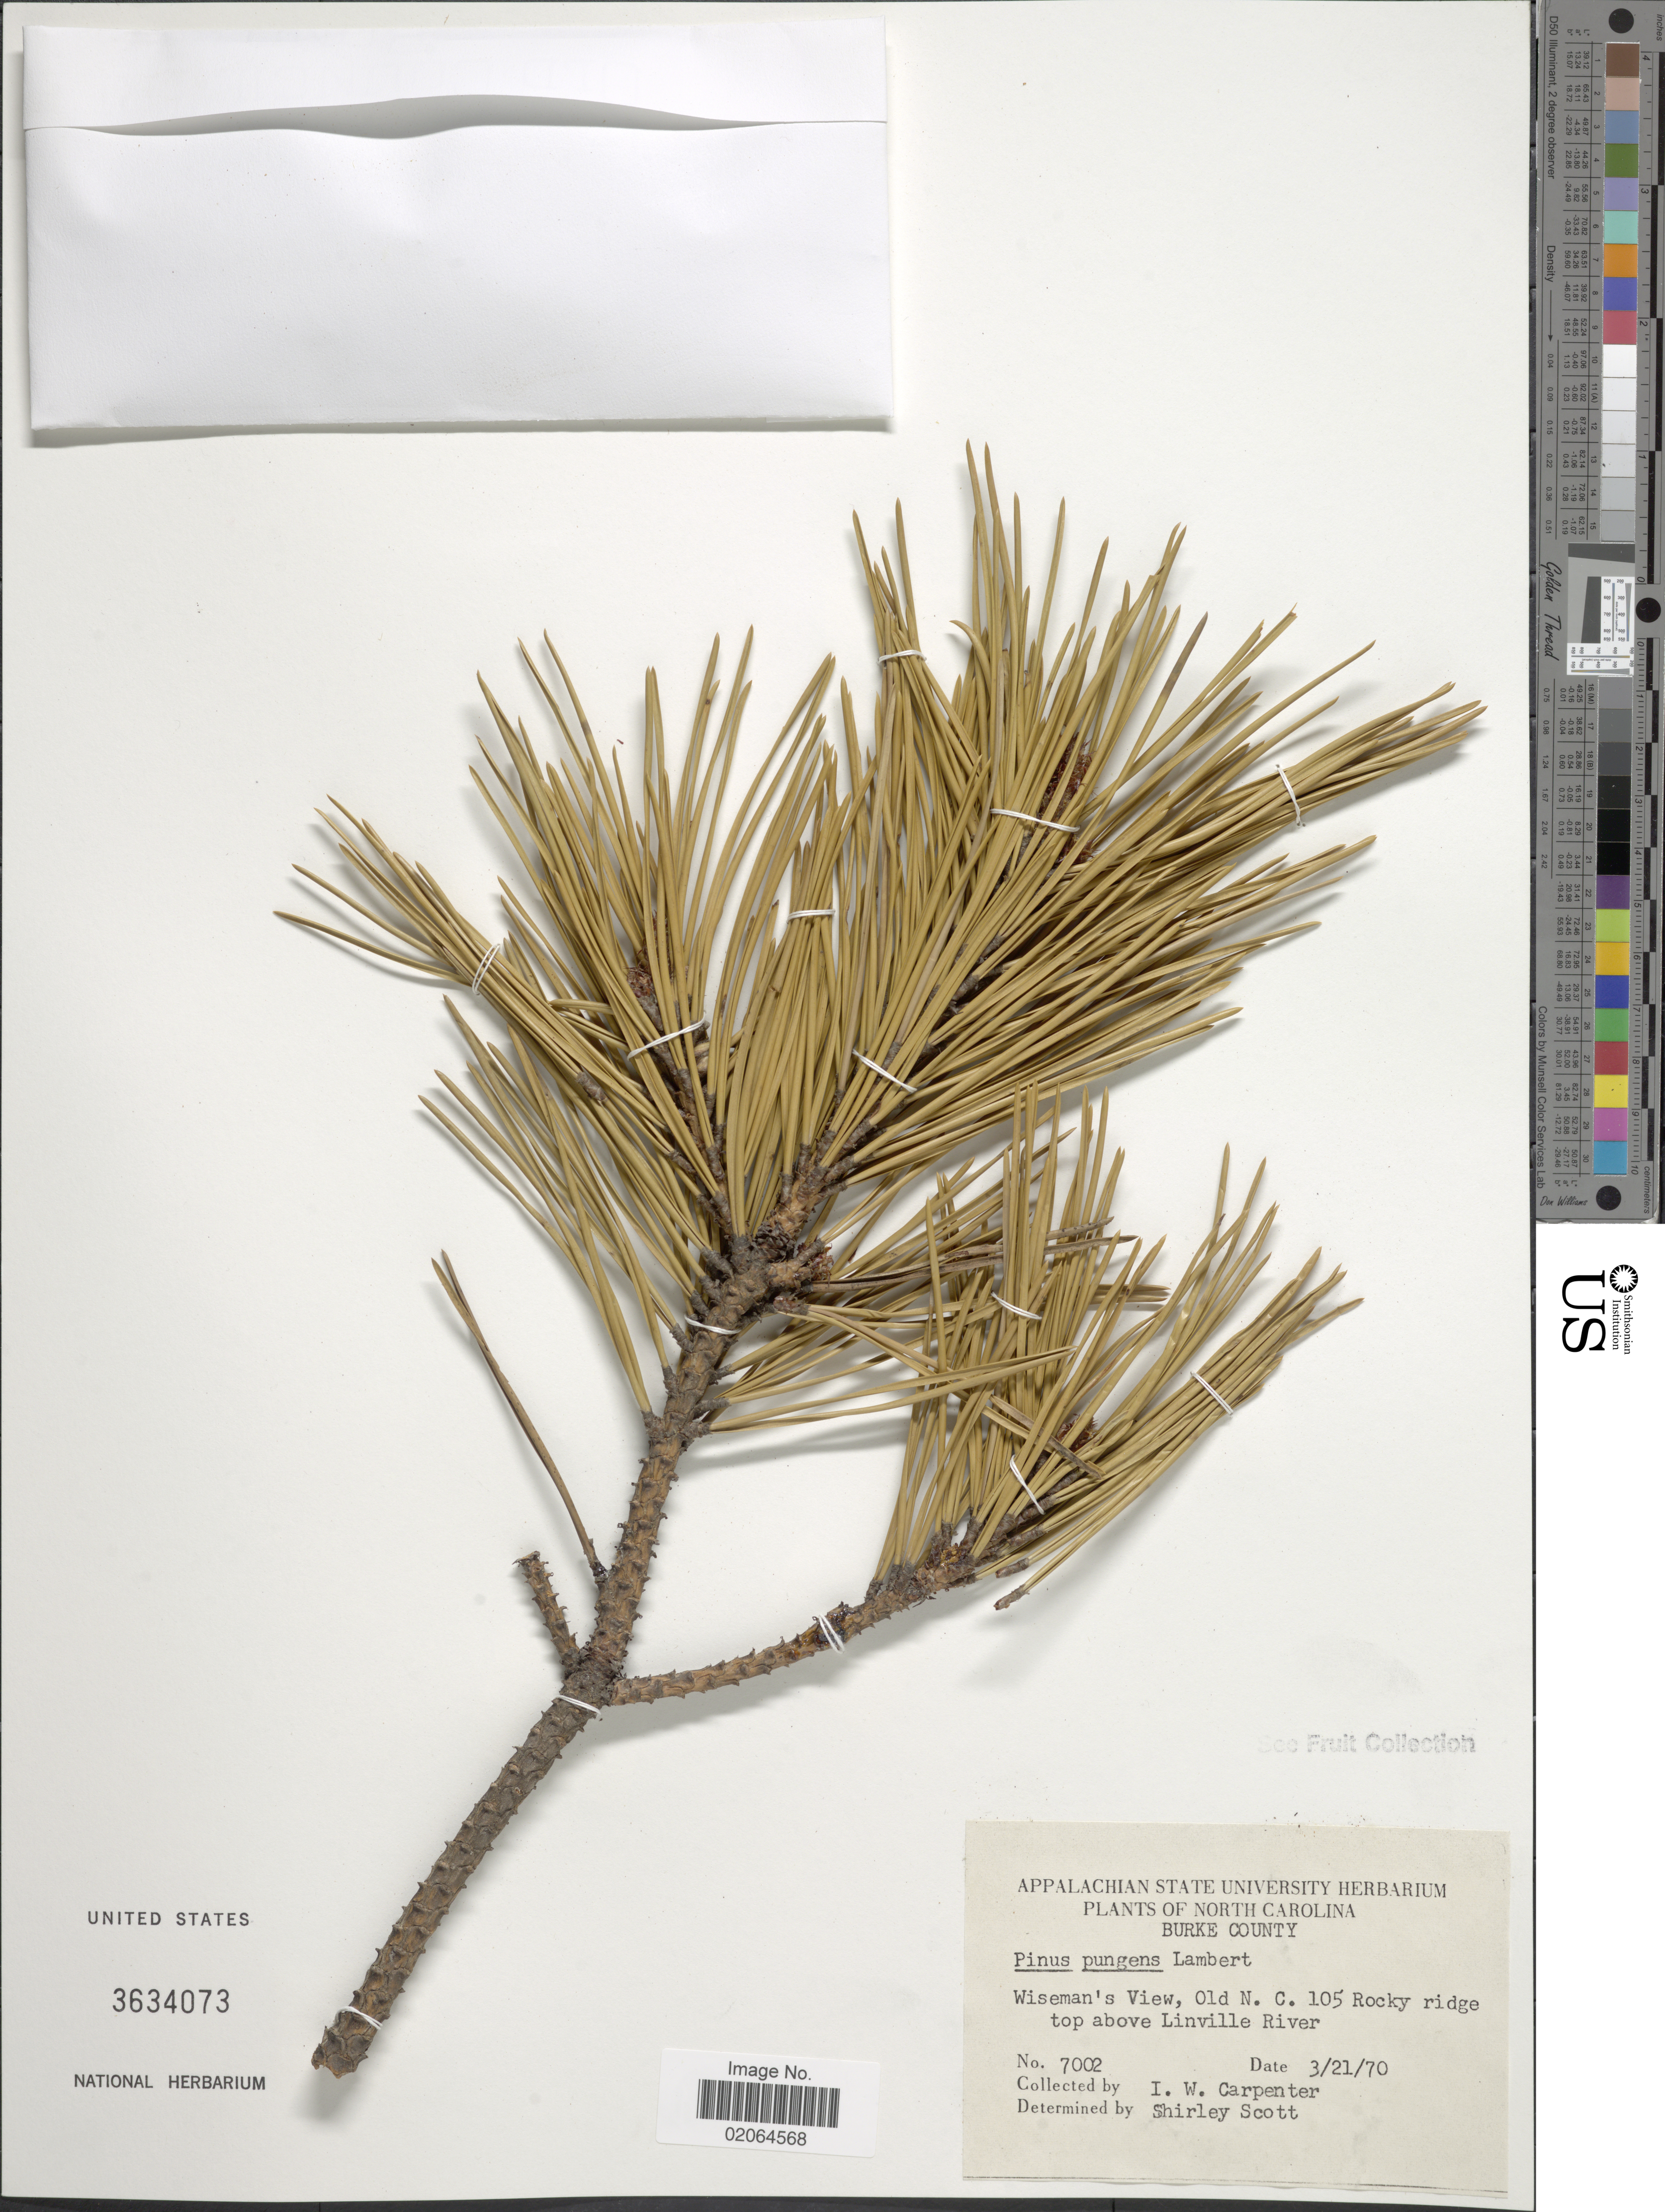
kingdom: Plantae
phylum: Tracheophyta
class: Pinopsida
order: Pinales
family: Pinaceae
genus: Pinus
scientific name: Pinus pungens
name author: Lamb.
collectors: I. Carpenter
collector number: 7002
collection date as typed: Transcribed d/m/y: 21/3/70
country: United States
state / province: North Carolina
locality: North Carolina. Wiseman's View, Old N.C. 105 Rocky ridge top above Linville River, Burke County.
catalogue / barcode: US 3634073